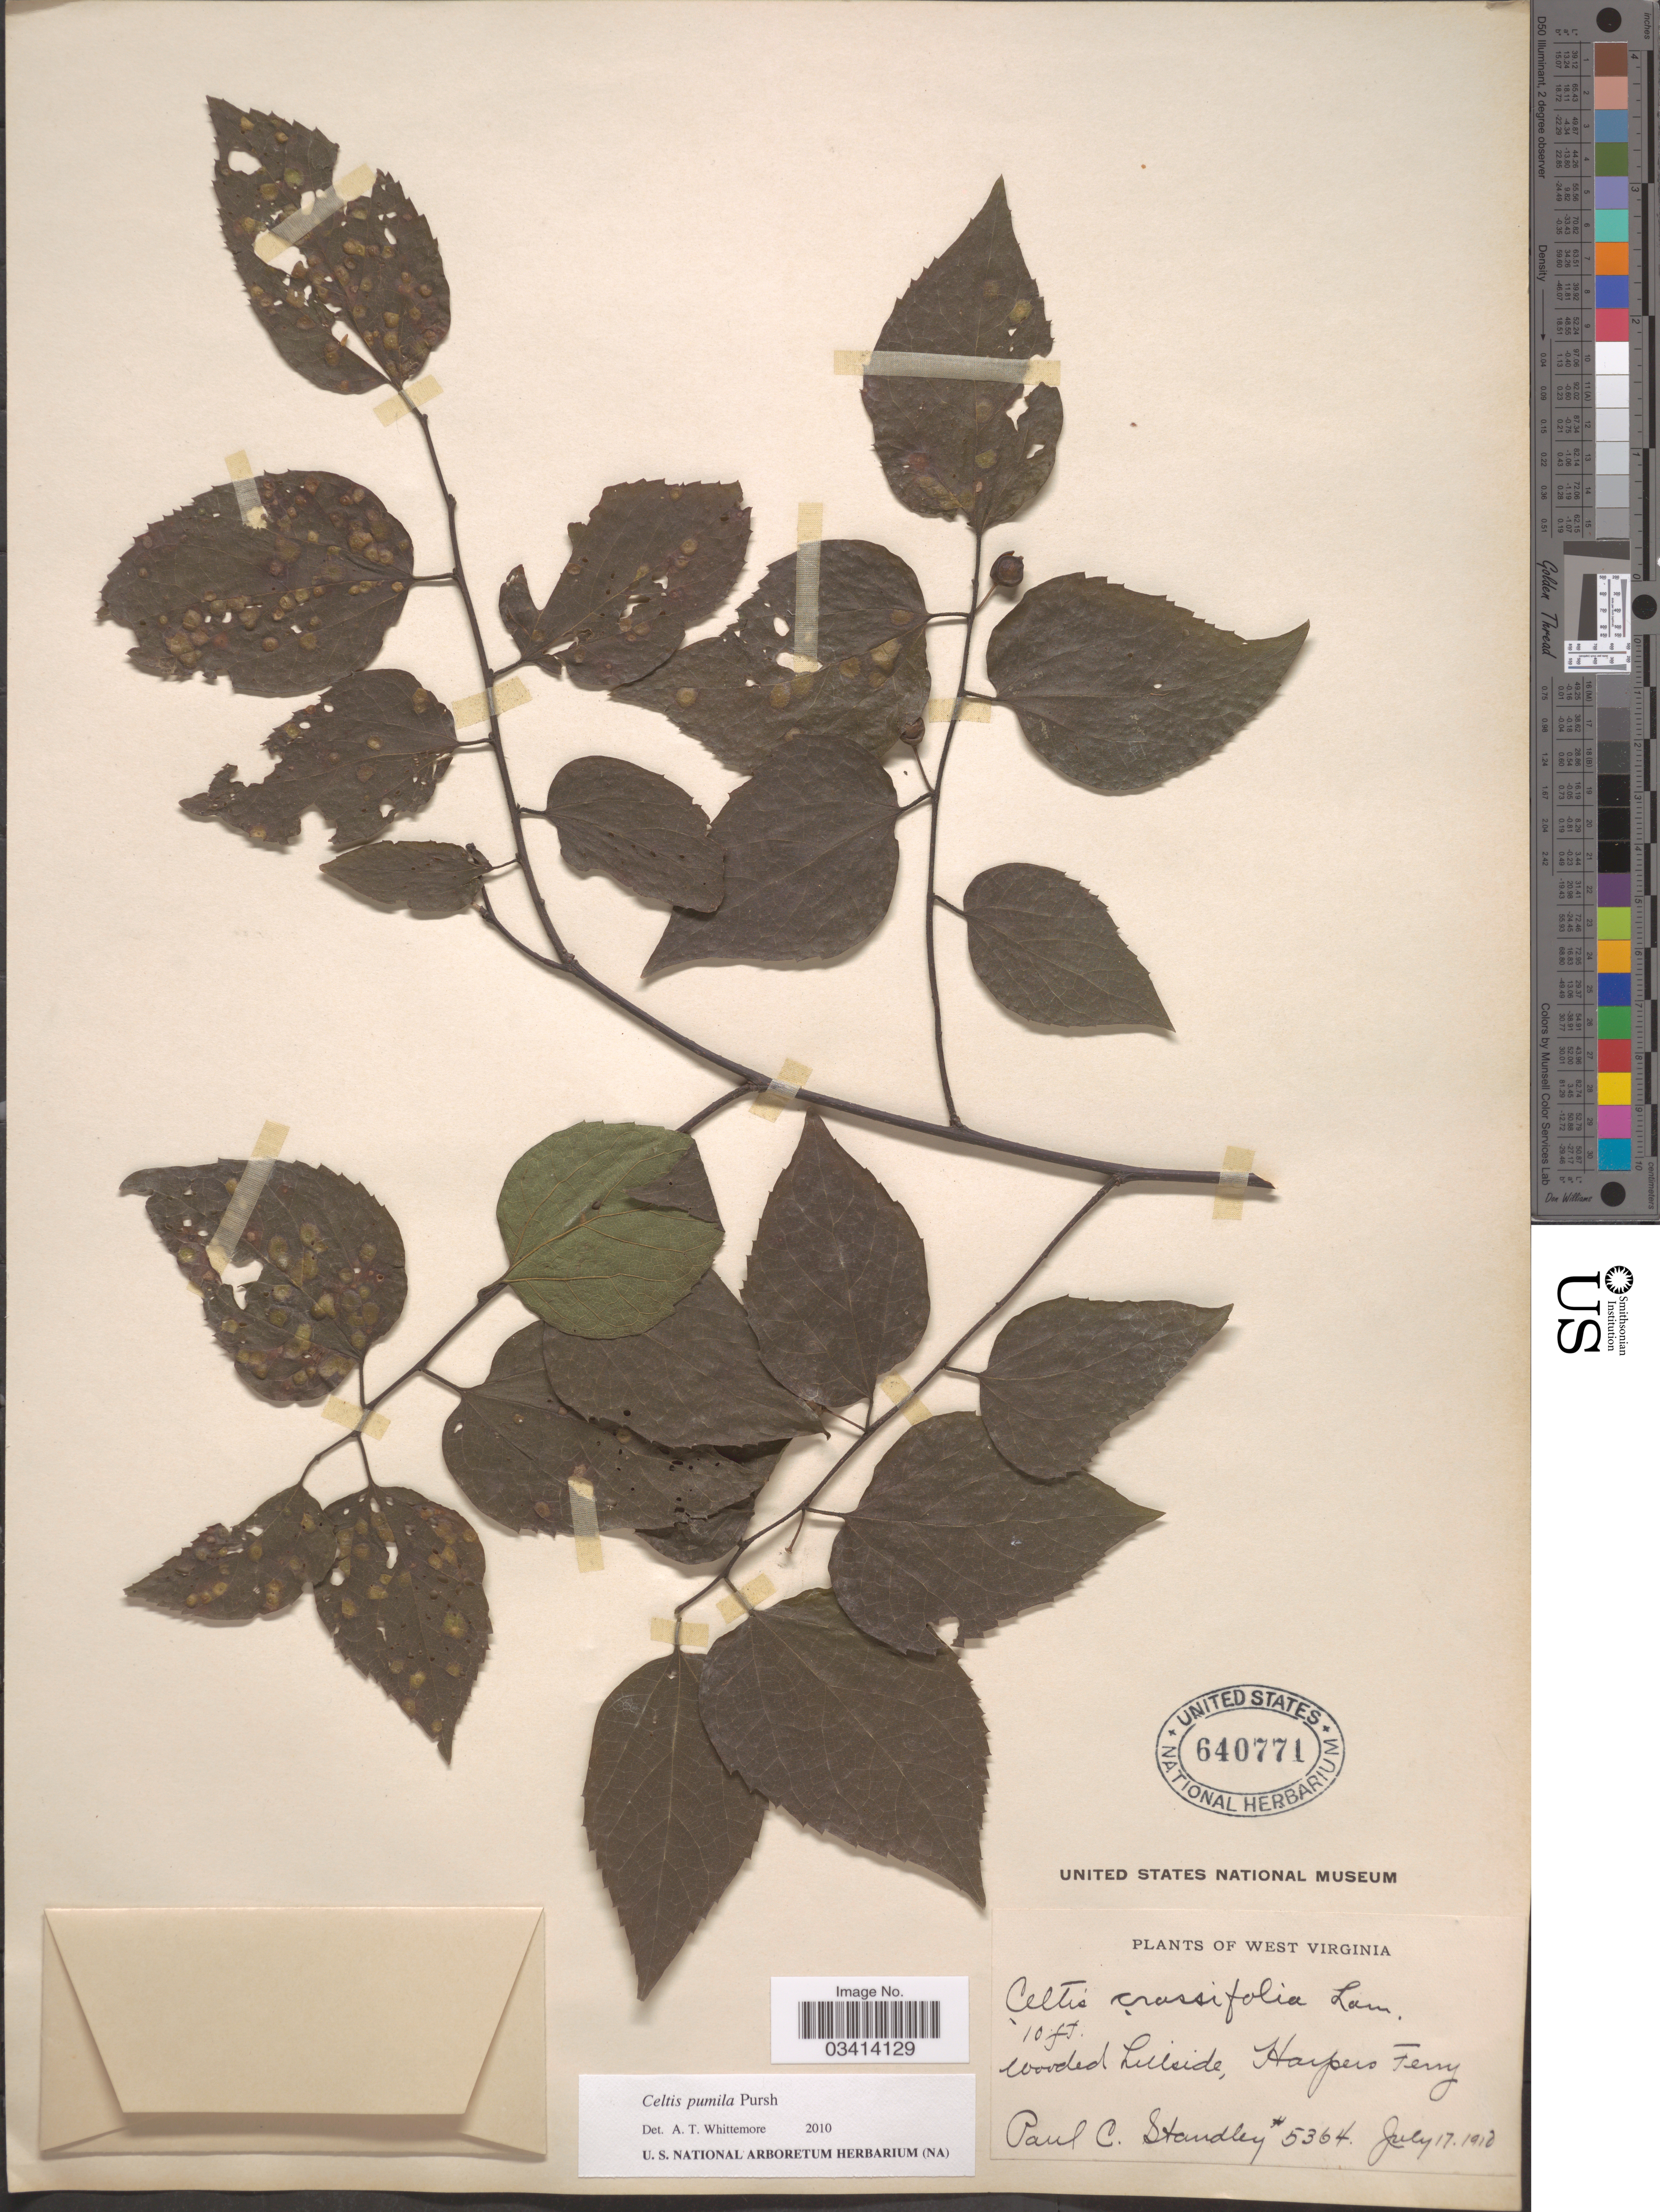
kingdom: Plantae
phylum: Tracheophyta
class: Magnoliopsida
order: Rosales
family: Cannabaceae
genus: Celtis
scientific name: Celtis pumila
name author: Pursh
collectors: P. C. Standley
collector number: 5364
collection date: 1910-07-17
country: United States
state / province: West Virginia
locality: Harpers Ferry.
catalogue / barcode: US 640771